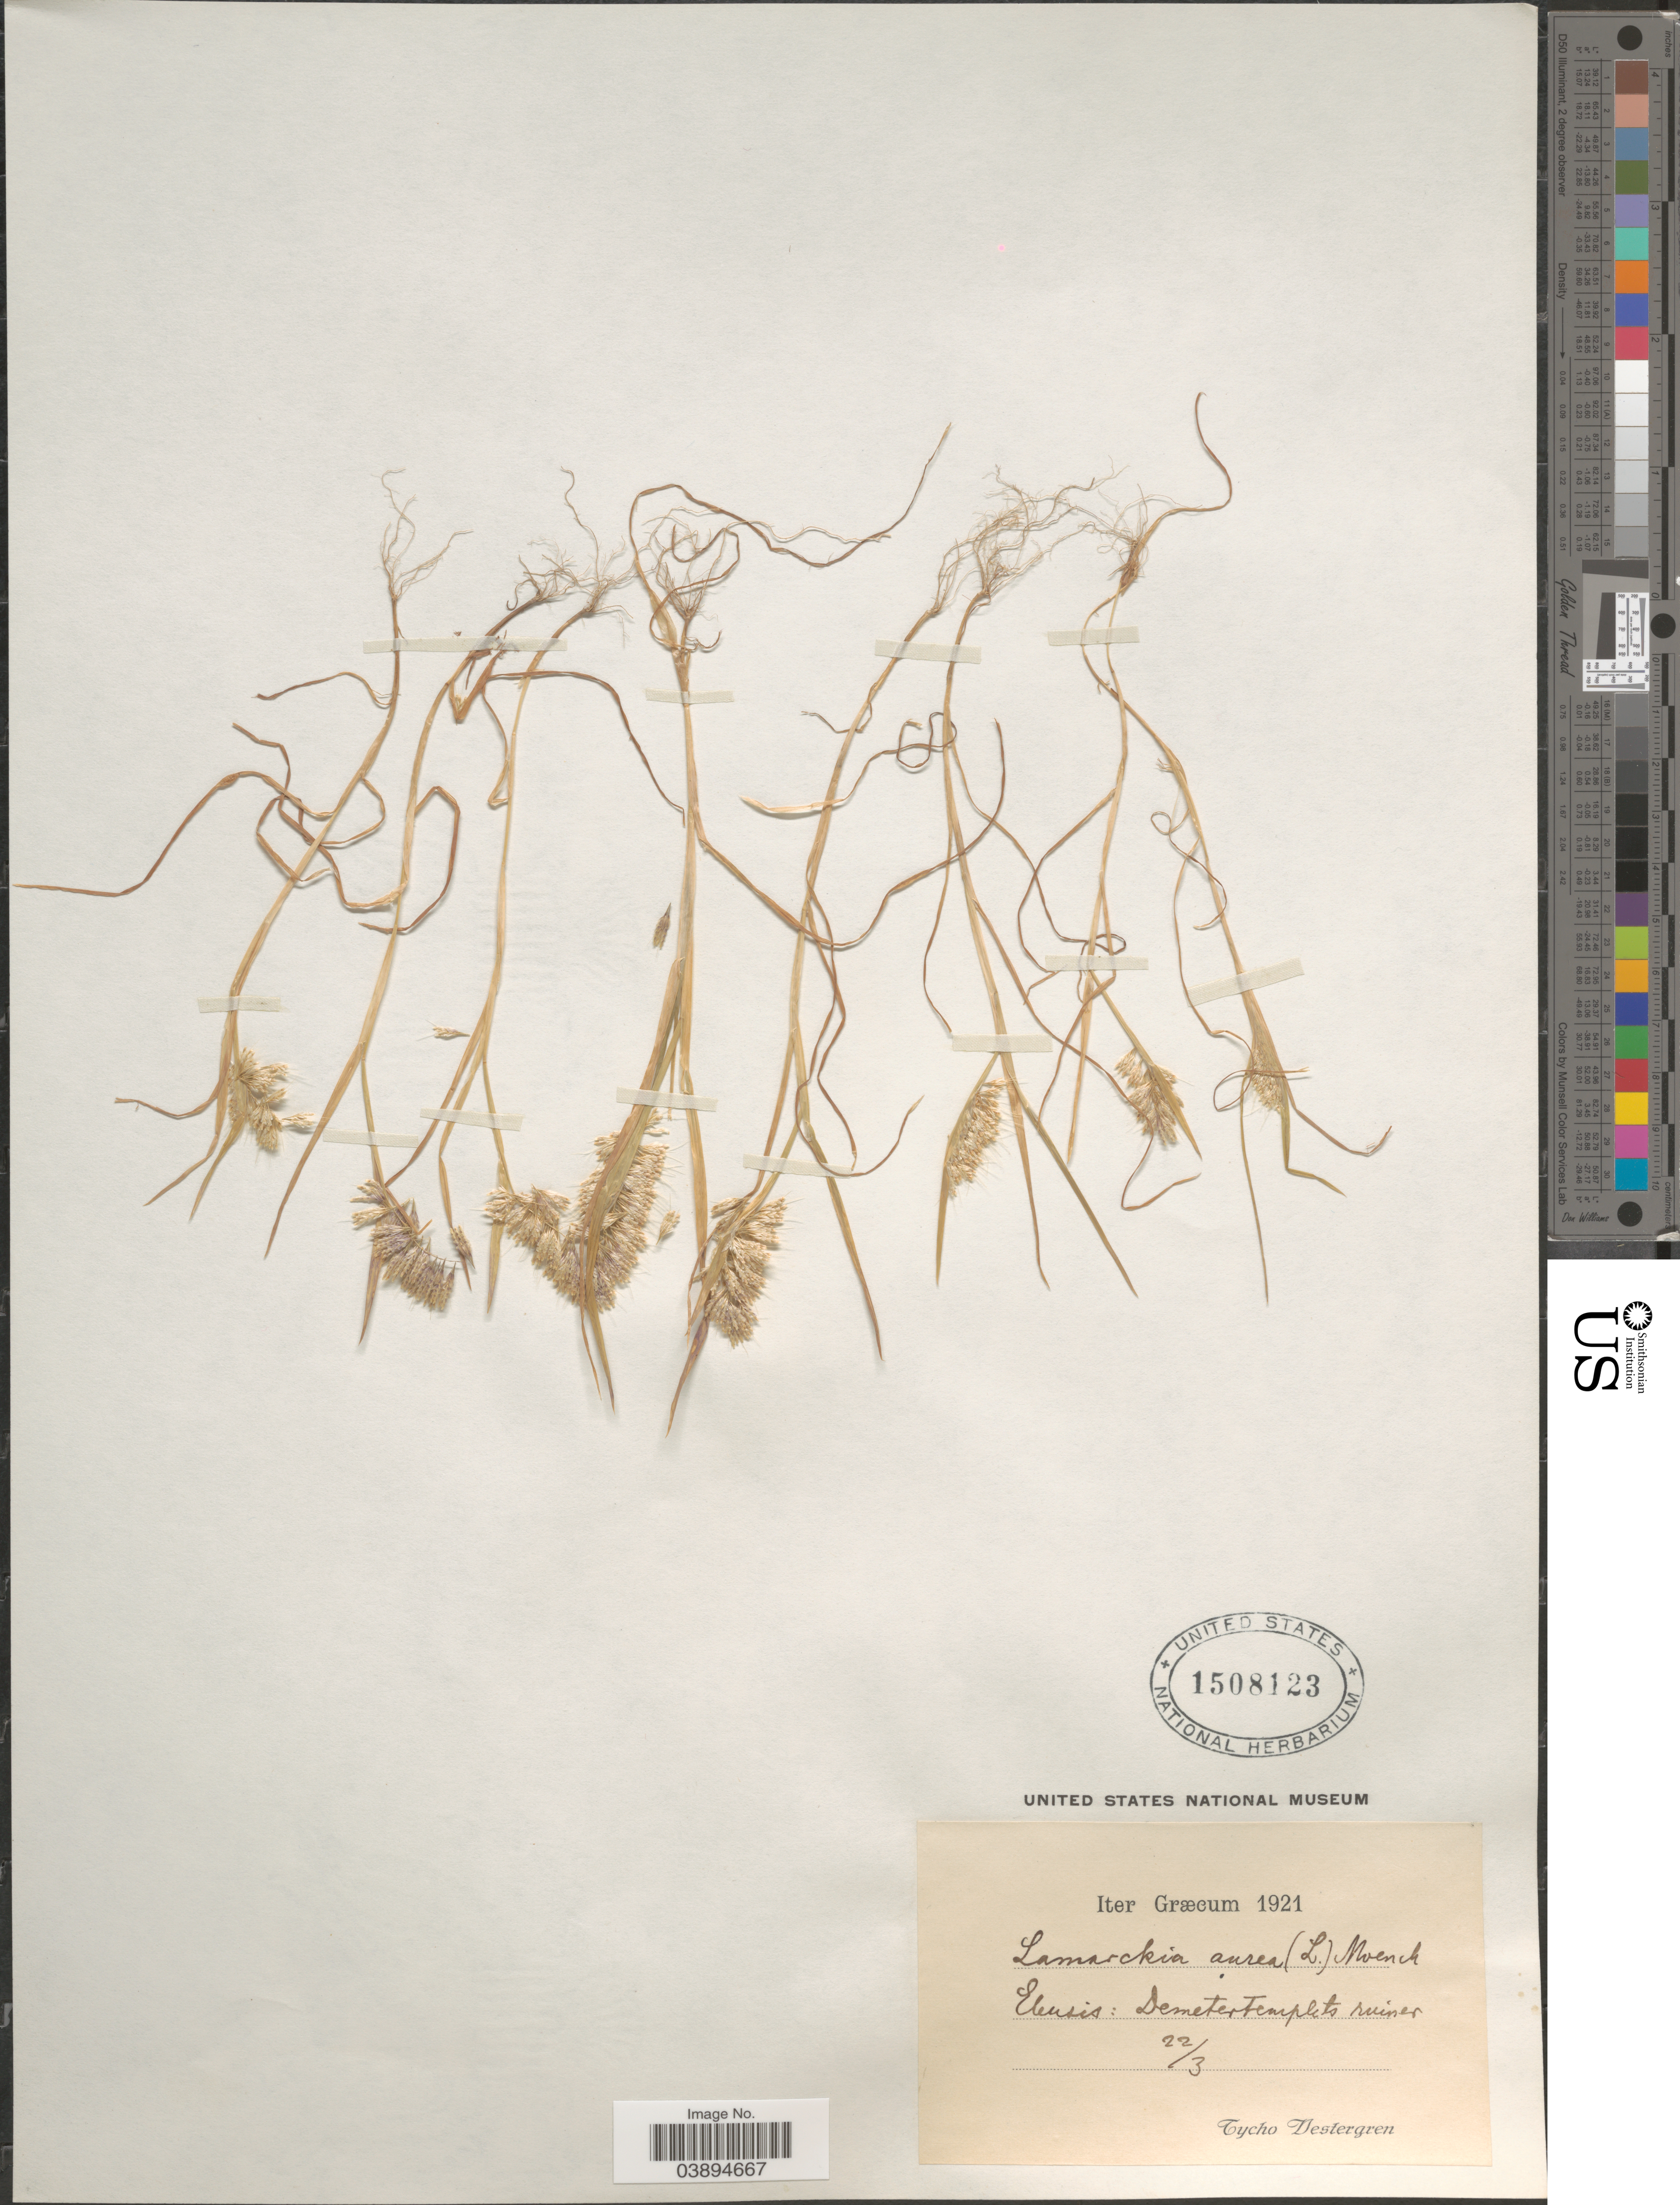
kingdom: Plantae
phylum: Tracheophyta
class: Liliopsida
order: Poales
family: Poaceae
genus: Lamarckia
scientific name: Lamarckia aurea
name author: (L.) Moench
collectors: T. Destergren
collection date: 1921-03-22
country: Greece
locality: Græcum. Eleusis: Demeter Temple to ruins.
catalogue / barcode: US 1508123